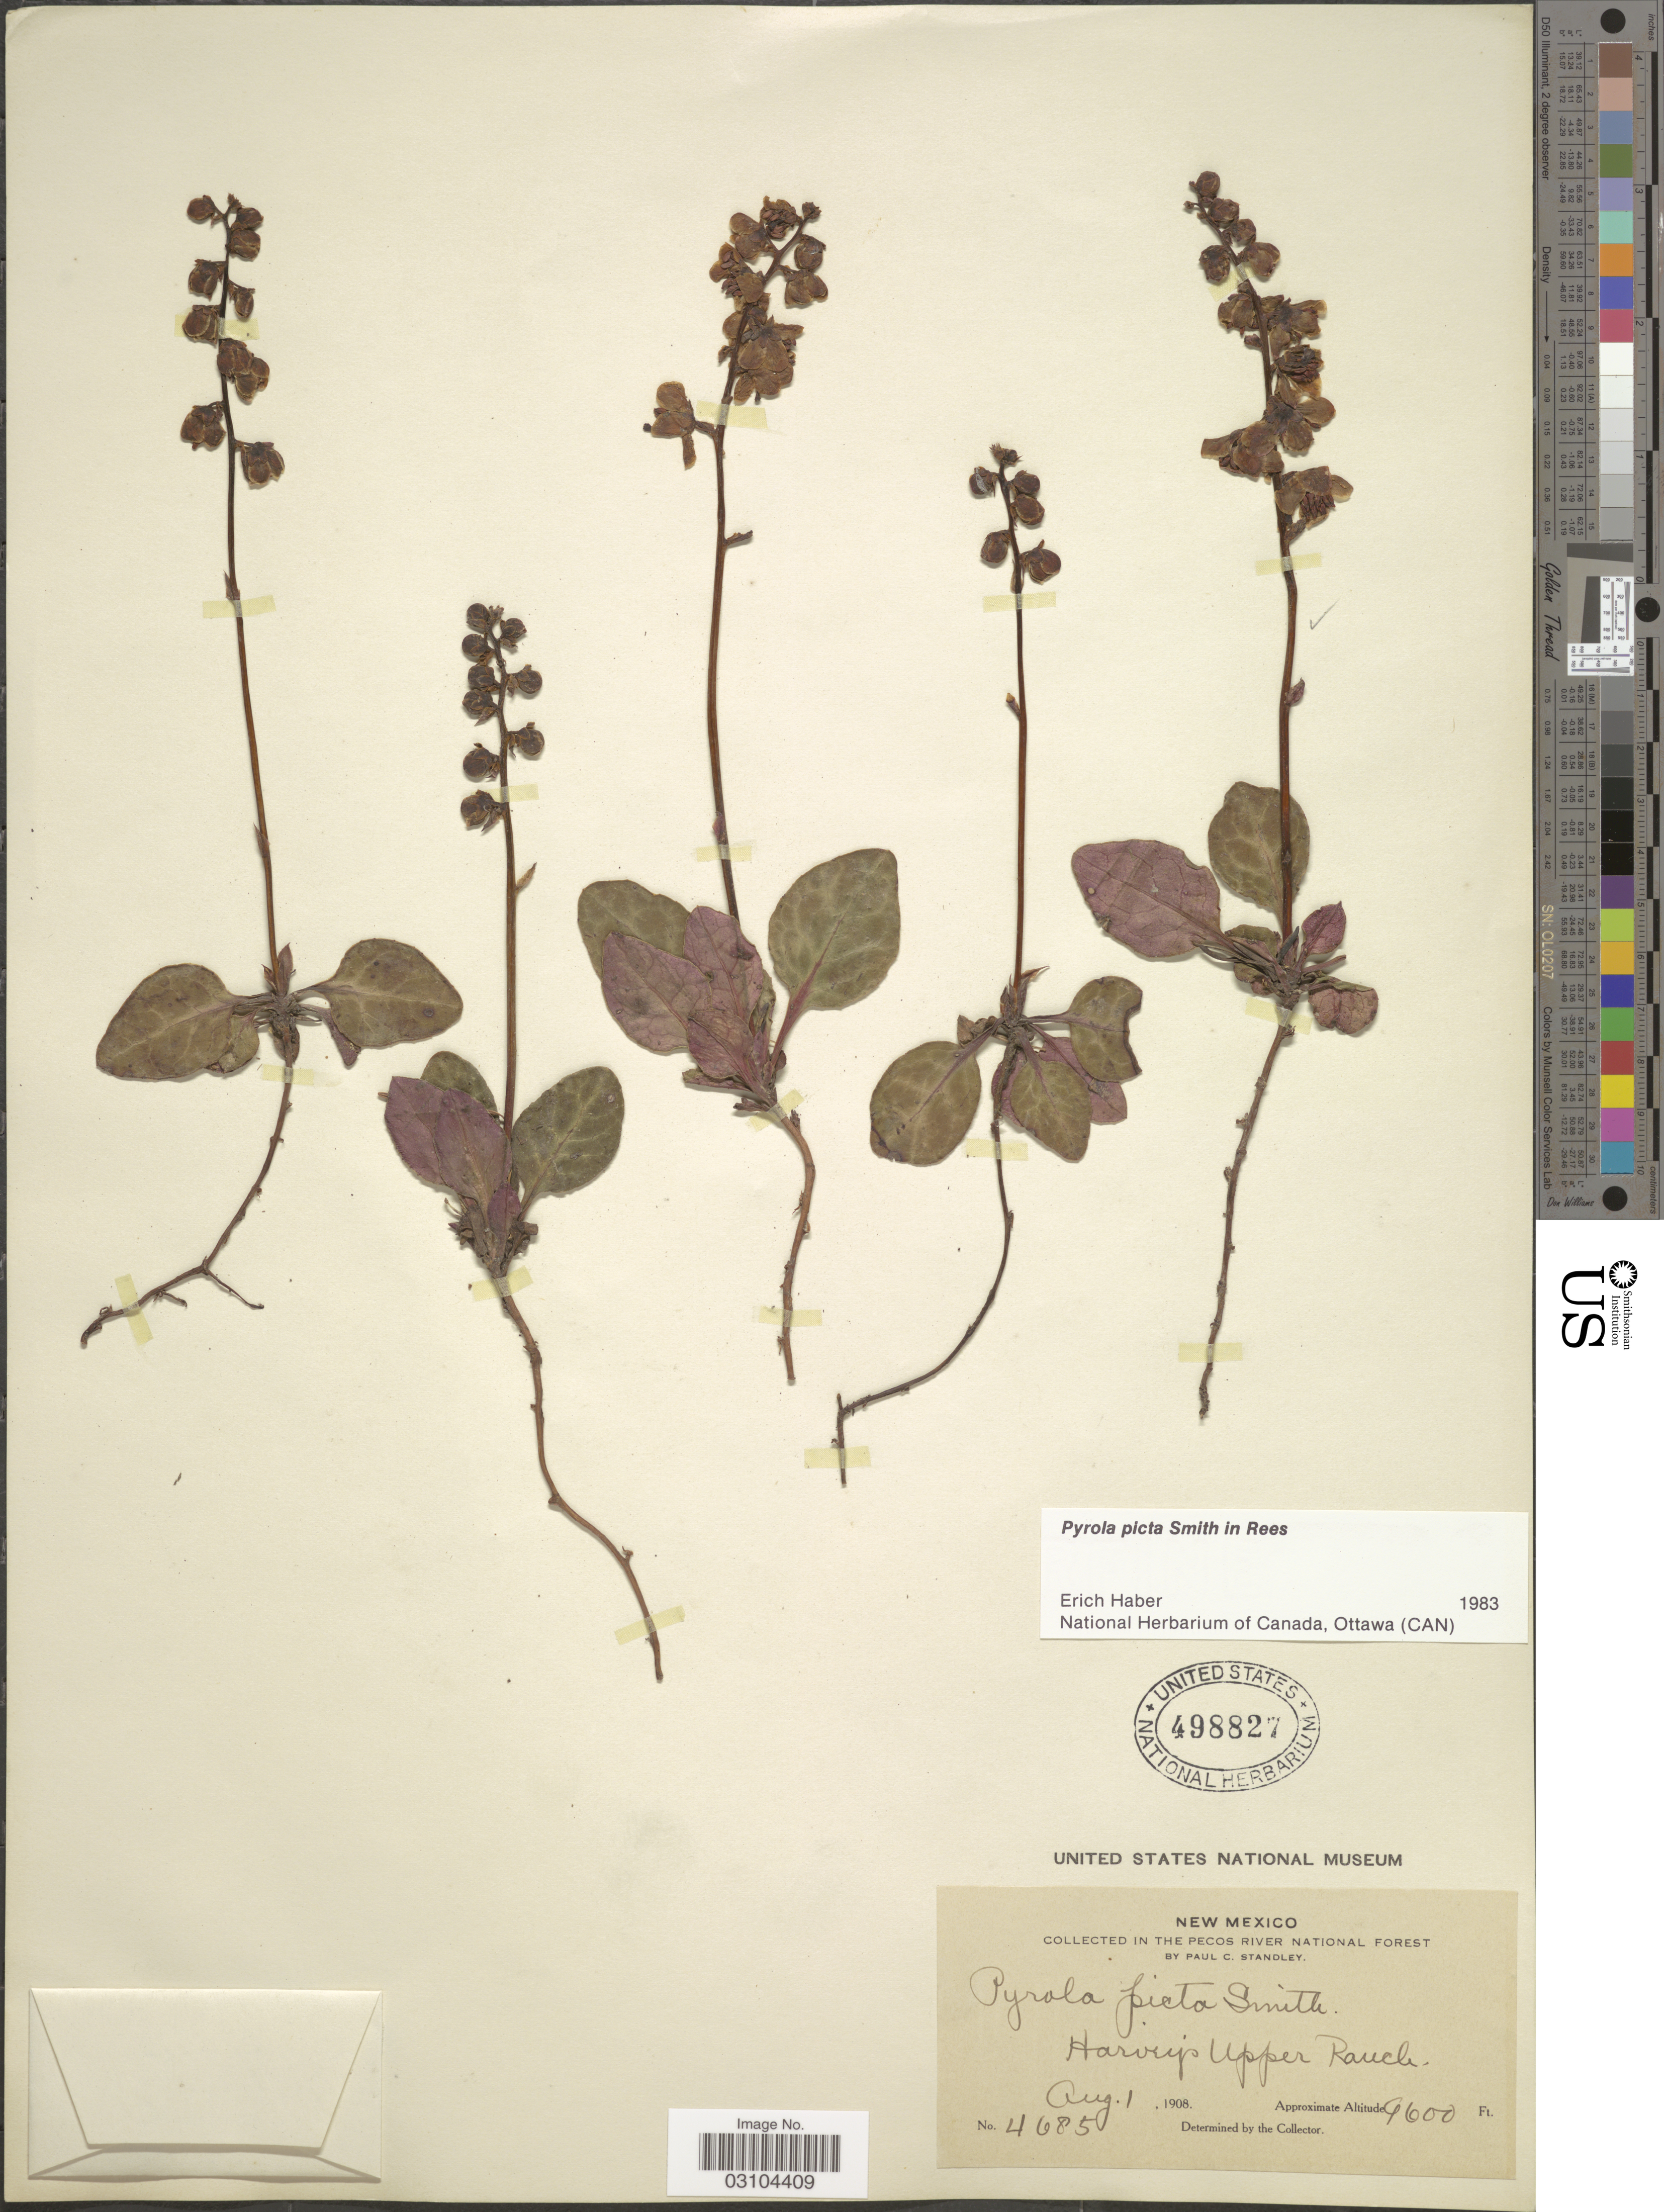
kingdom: Plantae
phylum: Tracheophyta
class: Magnoliopsida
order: Ericales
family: Ericaceae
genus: Pyrola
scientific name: Pyrola picta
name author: Sm. in Rees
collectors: P. C. Standley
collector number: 4685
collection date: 1908-08-01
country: United States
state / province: New Mexico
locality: In the Pecos River National Forest. Harvey's Upper Ranch.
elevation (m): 2926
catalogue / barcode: US 498827